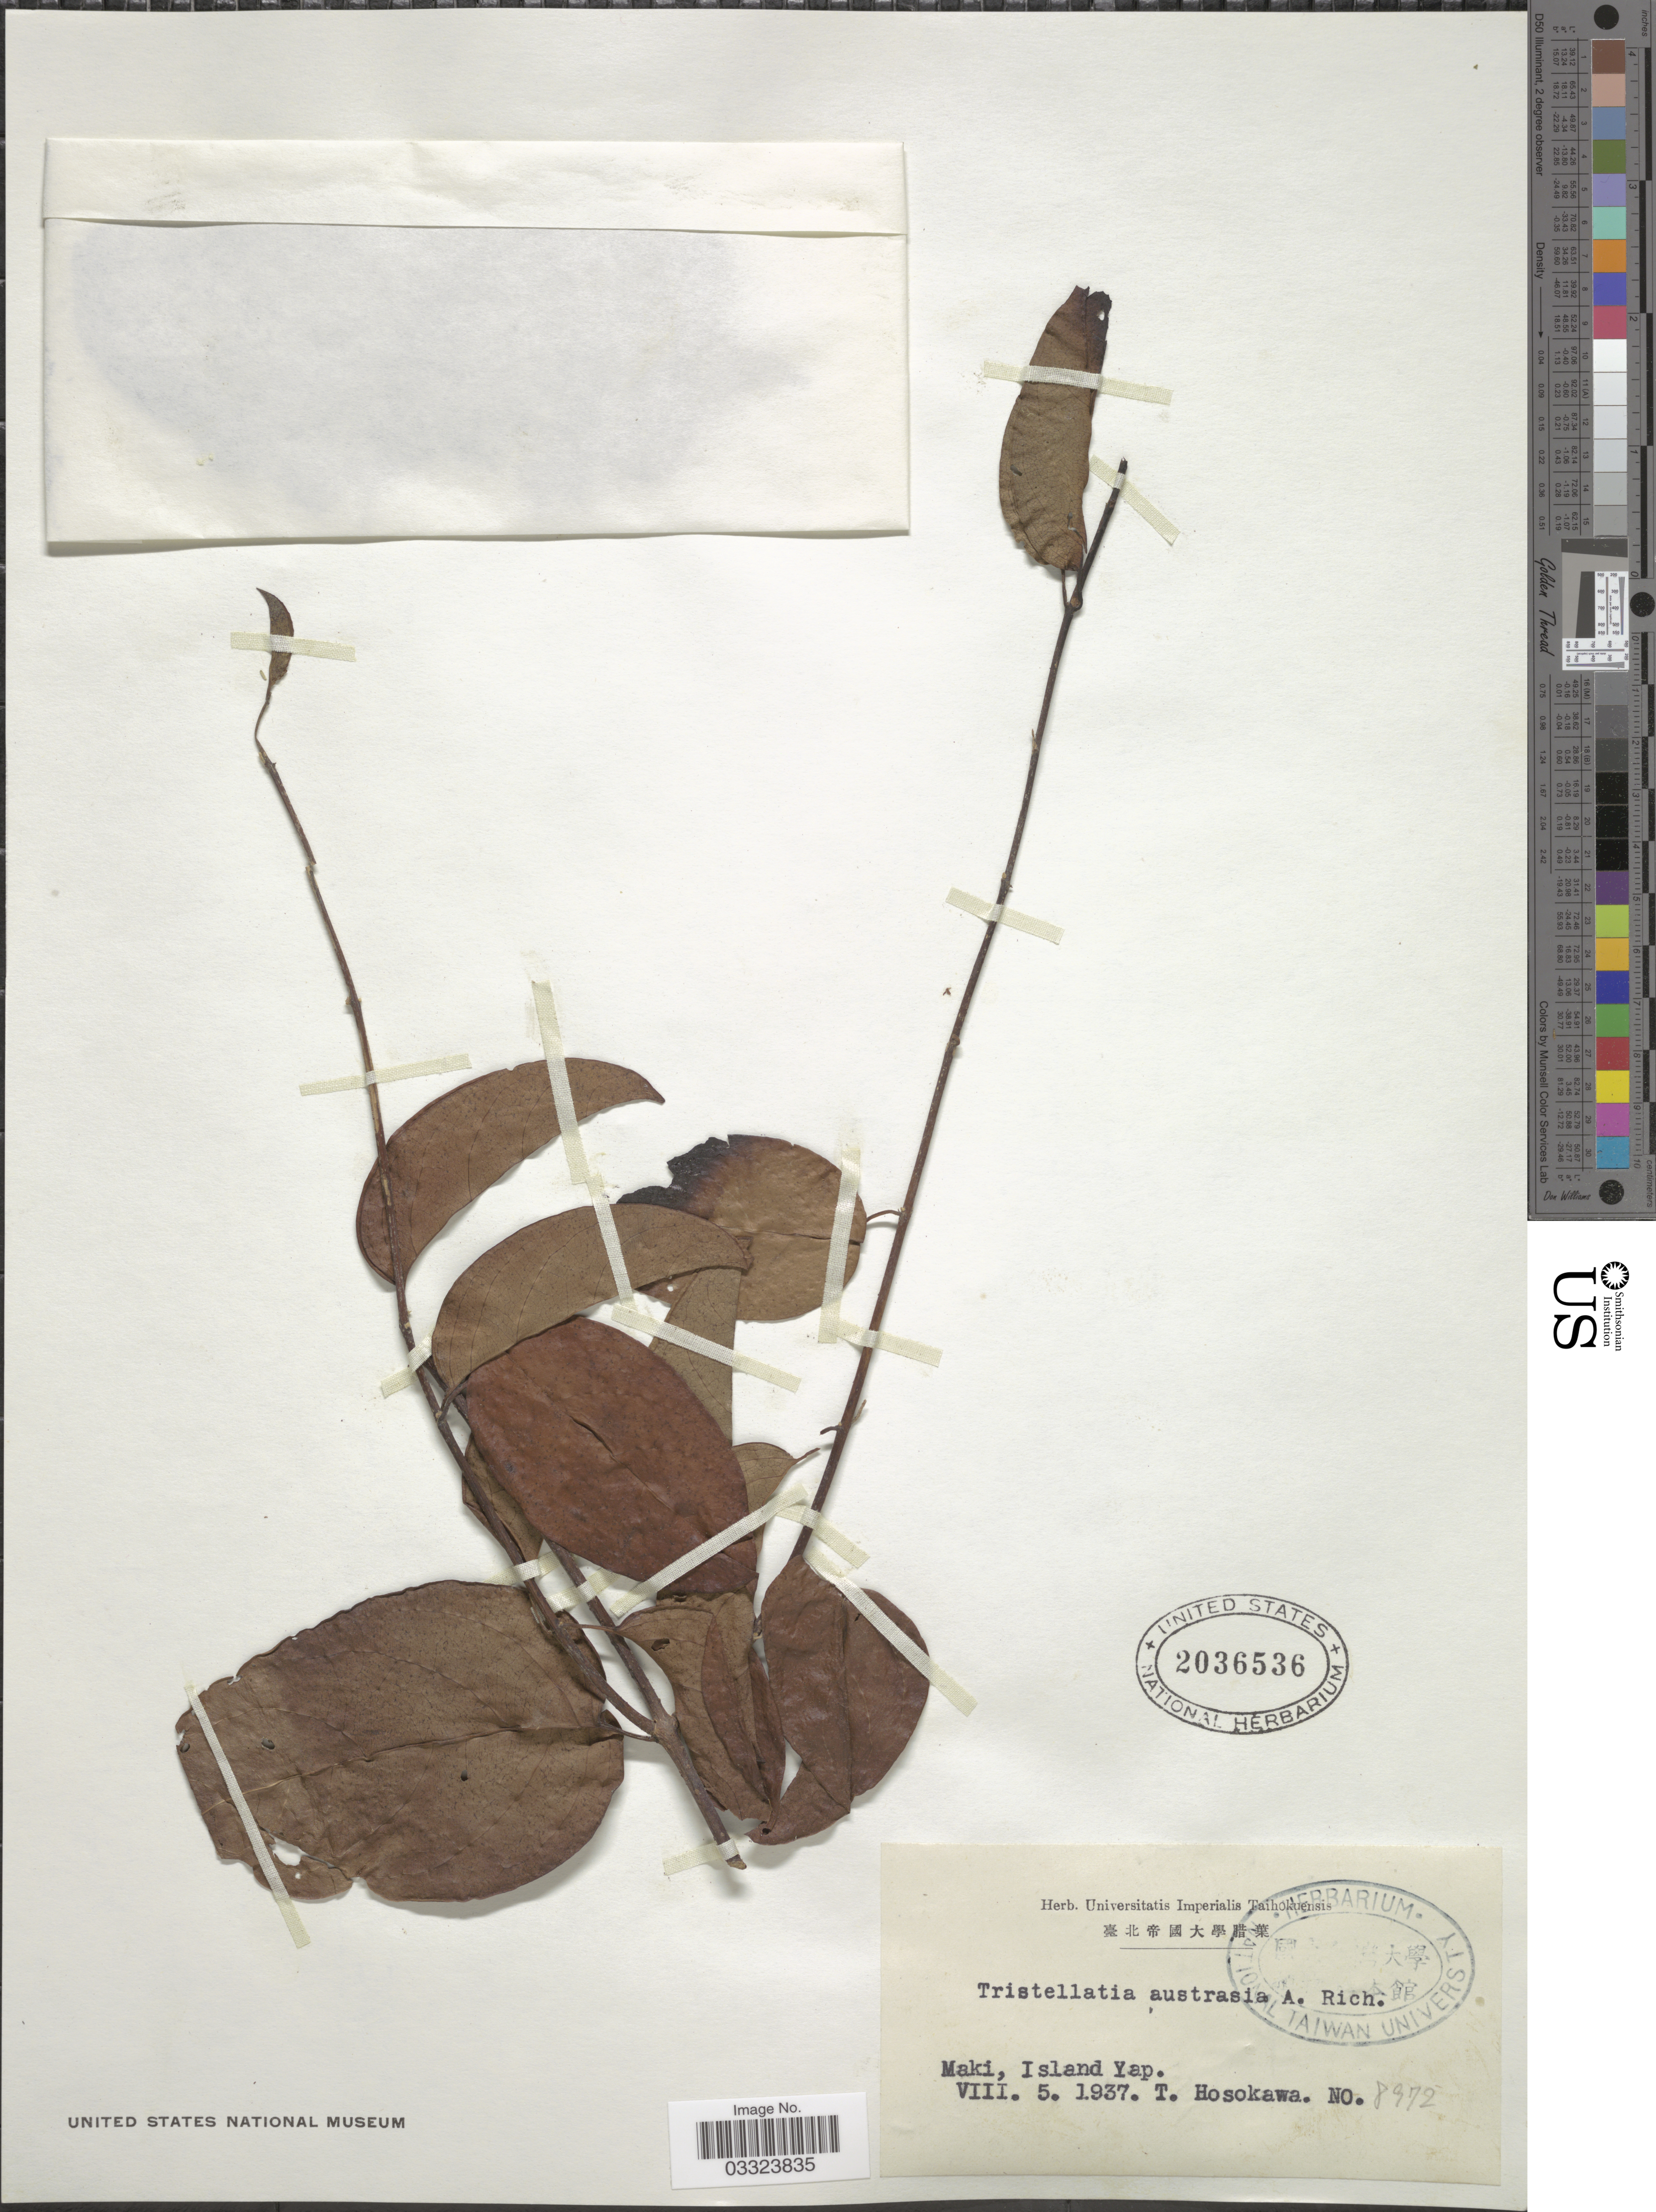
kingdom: Plantae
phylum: Tracheophyta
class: Magnoliopsida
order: Malpighiales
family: Malpighiaceae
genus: Tristellateia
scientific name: Tristellateia australasiae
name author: A. Rich.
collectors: T. Hosokawa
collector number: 8972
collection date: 1937-08-05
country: Micronesia, Federated States of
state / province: Yap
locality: Maki, Island Yap.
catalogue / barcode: US 2036536